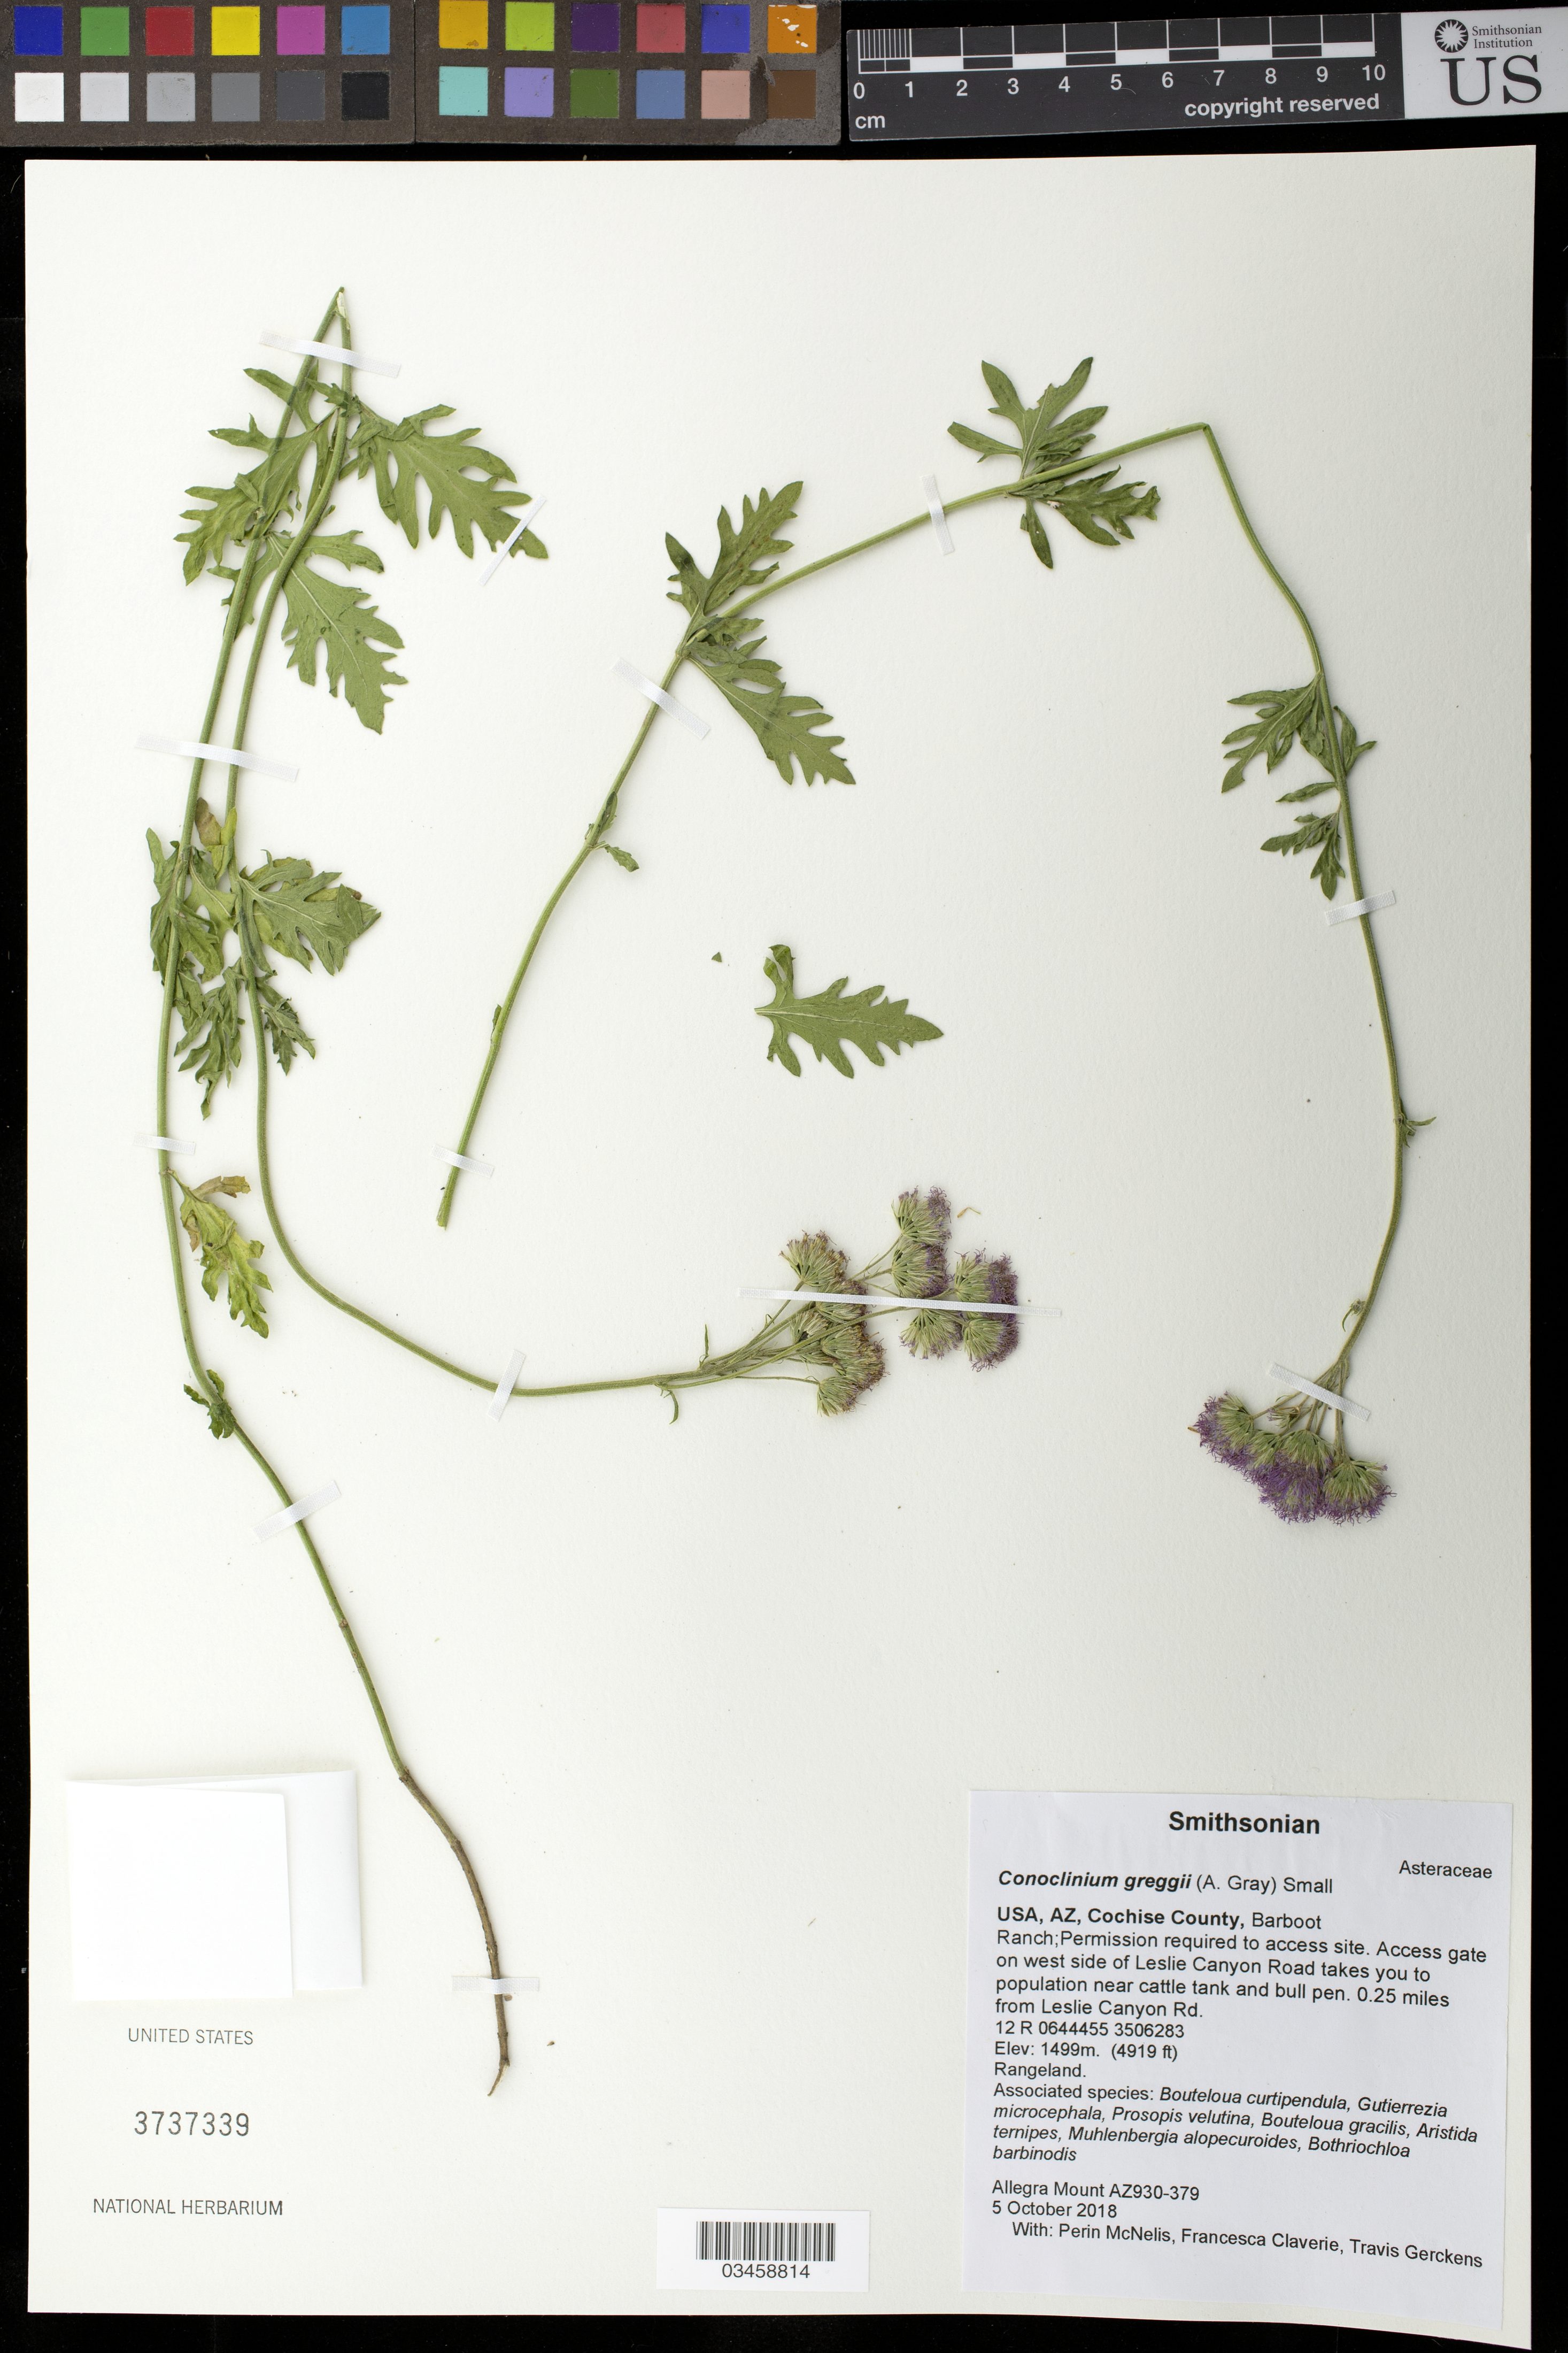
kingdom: Plantae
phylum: Tracheophyta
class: Magnoliopsida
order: Asterales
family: Asteraceae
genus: Conoclinium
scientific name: Conoclinium greggii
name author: (A. Gray) Small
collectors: A. Mount, P. McNelis, F. Claverie & T. Gerckens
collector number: AZ930-379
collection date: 2018-10-05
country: United States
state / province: Arizona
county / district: Cochise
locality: Barboot Ranch, 0.25 mi. from Leslie Canyon Rd.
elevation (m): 1499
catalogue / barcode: US 3737339